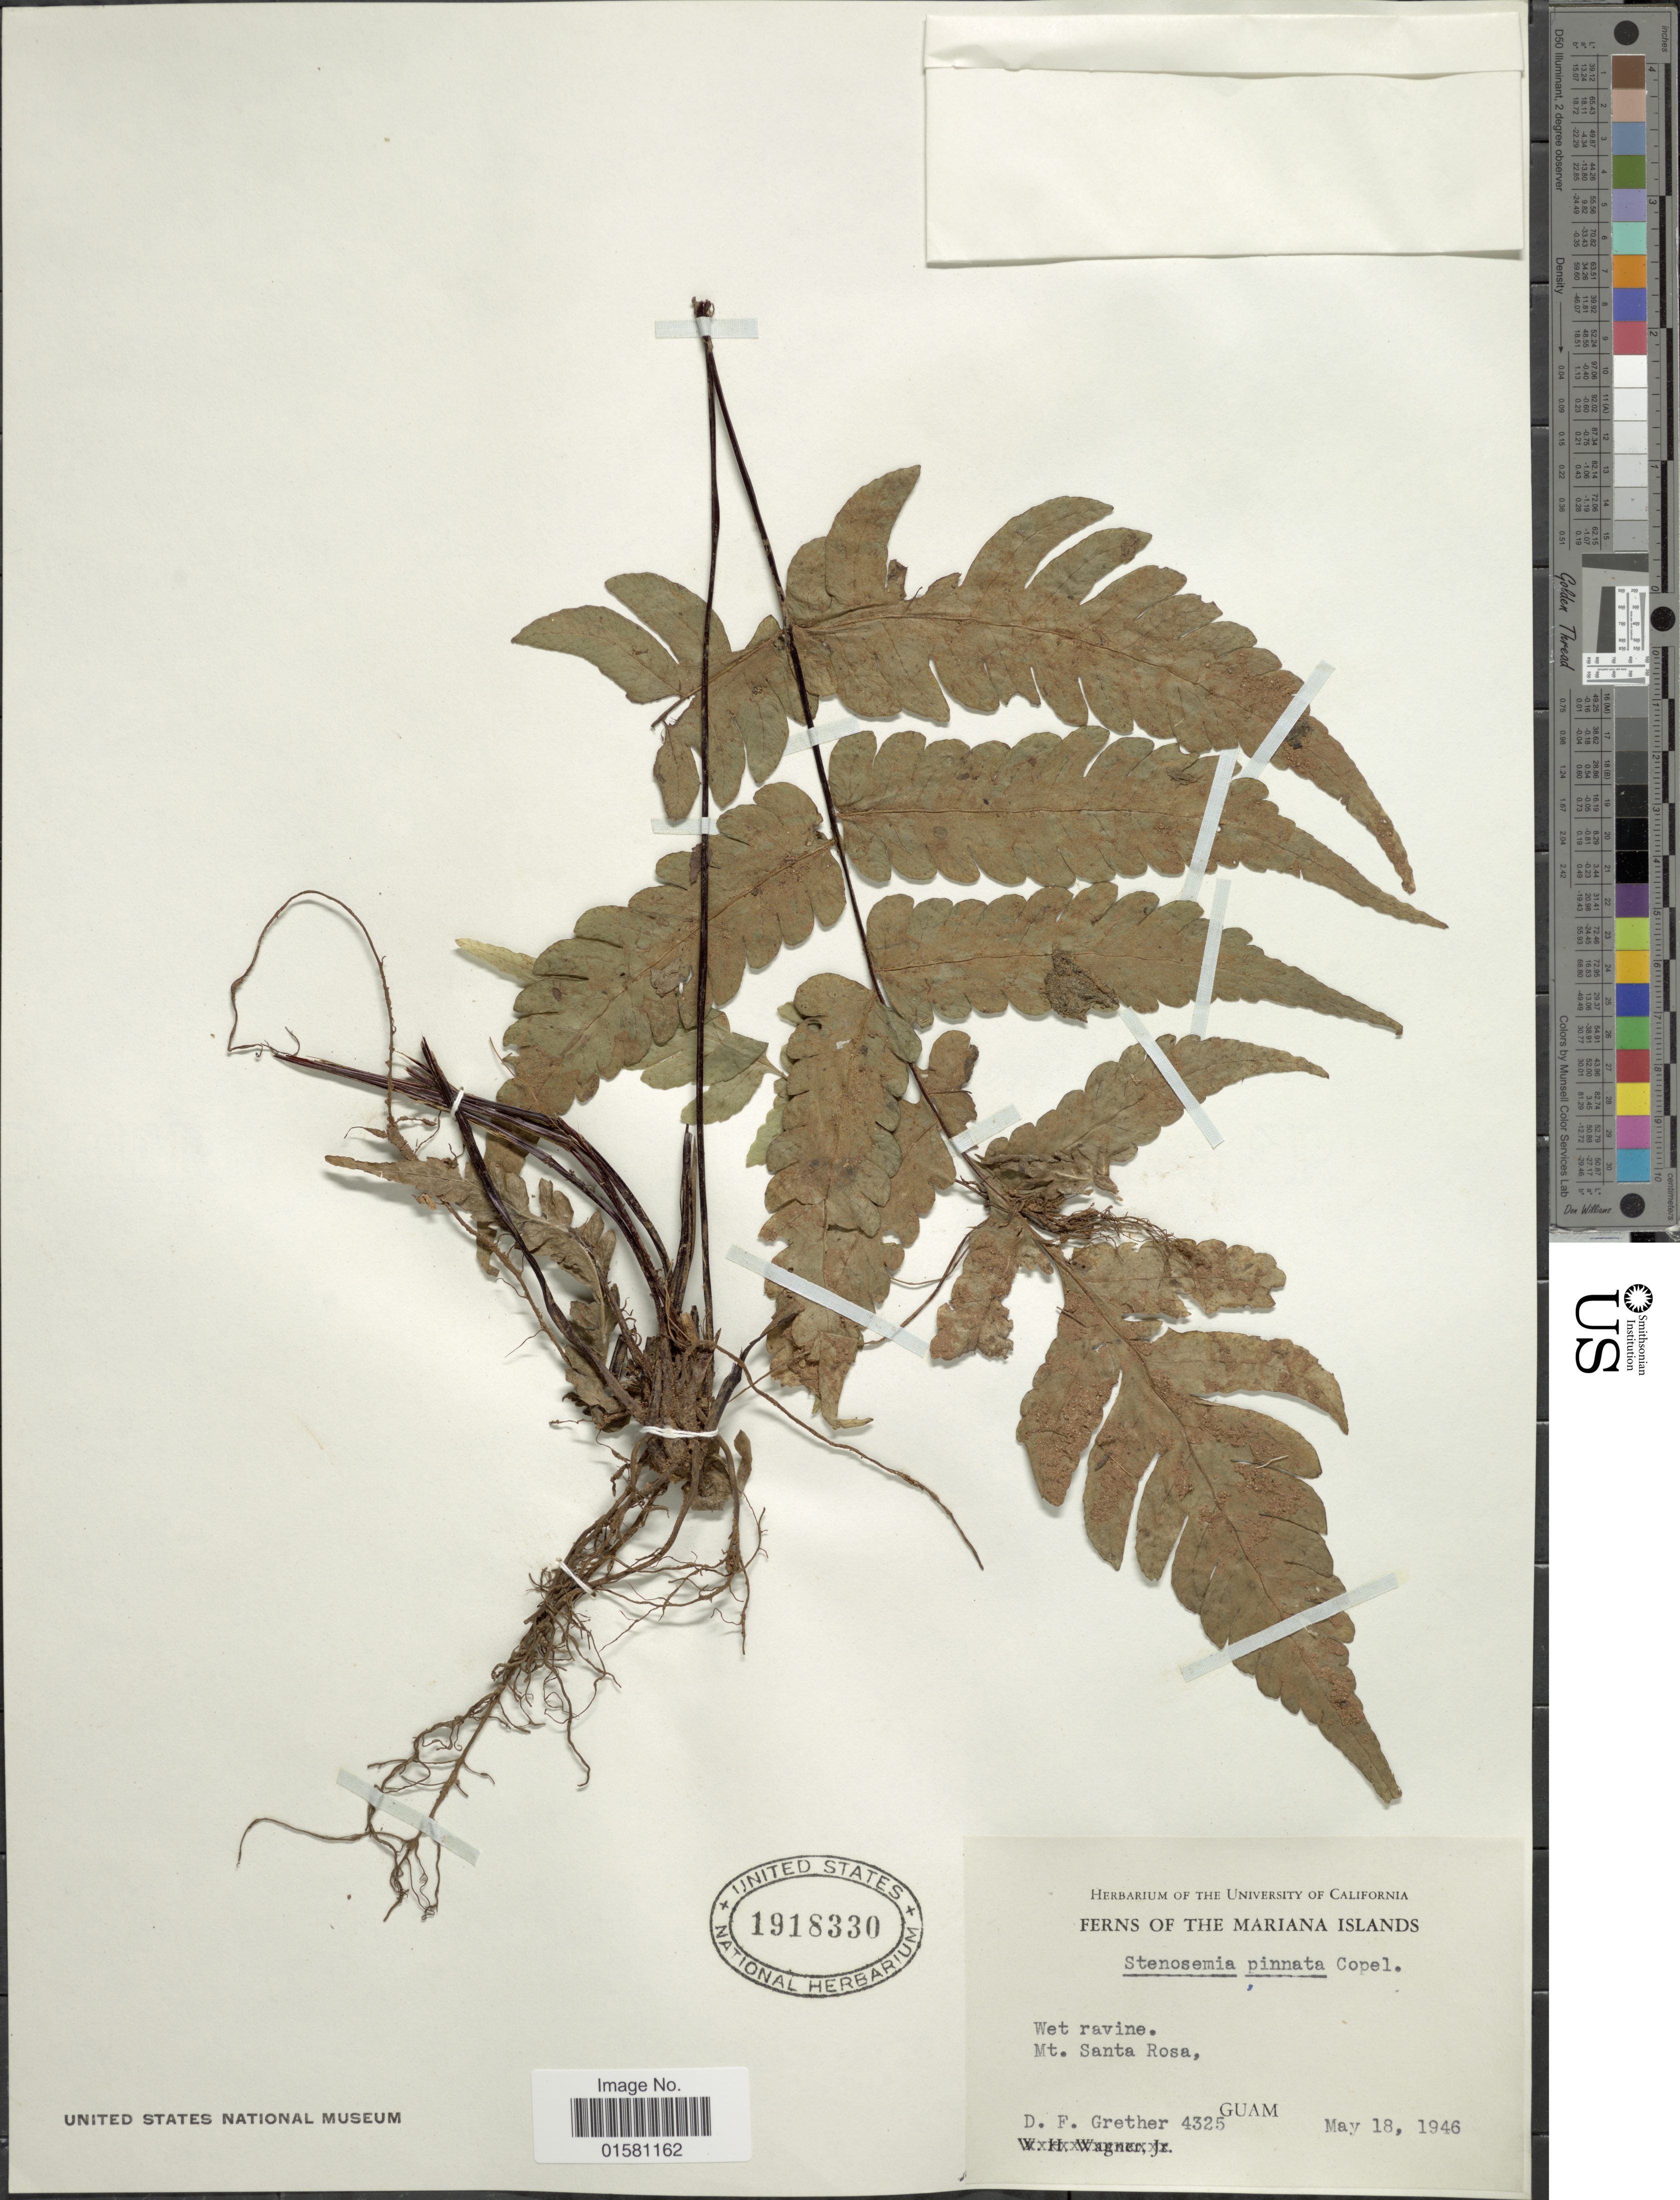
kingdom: Plantae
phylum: Tracheophyta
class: Polypodiopsida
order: Polypodiales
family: Tectariaceae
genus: Tectaria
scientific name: Tectaria pinnata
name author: (C. Chr.) R.M. Tryon & A.F. Tryon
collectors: D. F. Grether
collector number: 4325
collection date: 1946-05-18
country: Northern Mariana Islands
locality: Mt. Santa Rosa, Guam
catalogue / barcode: US 1918330